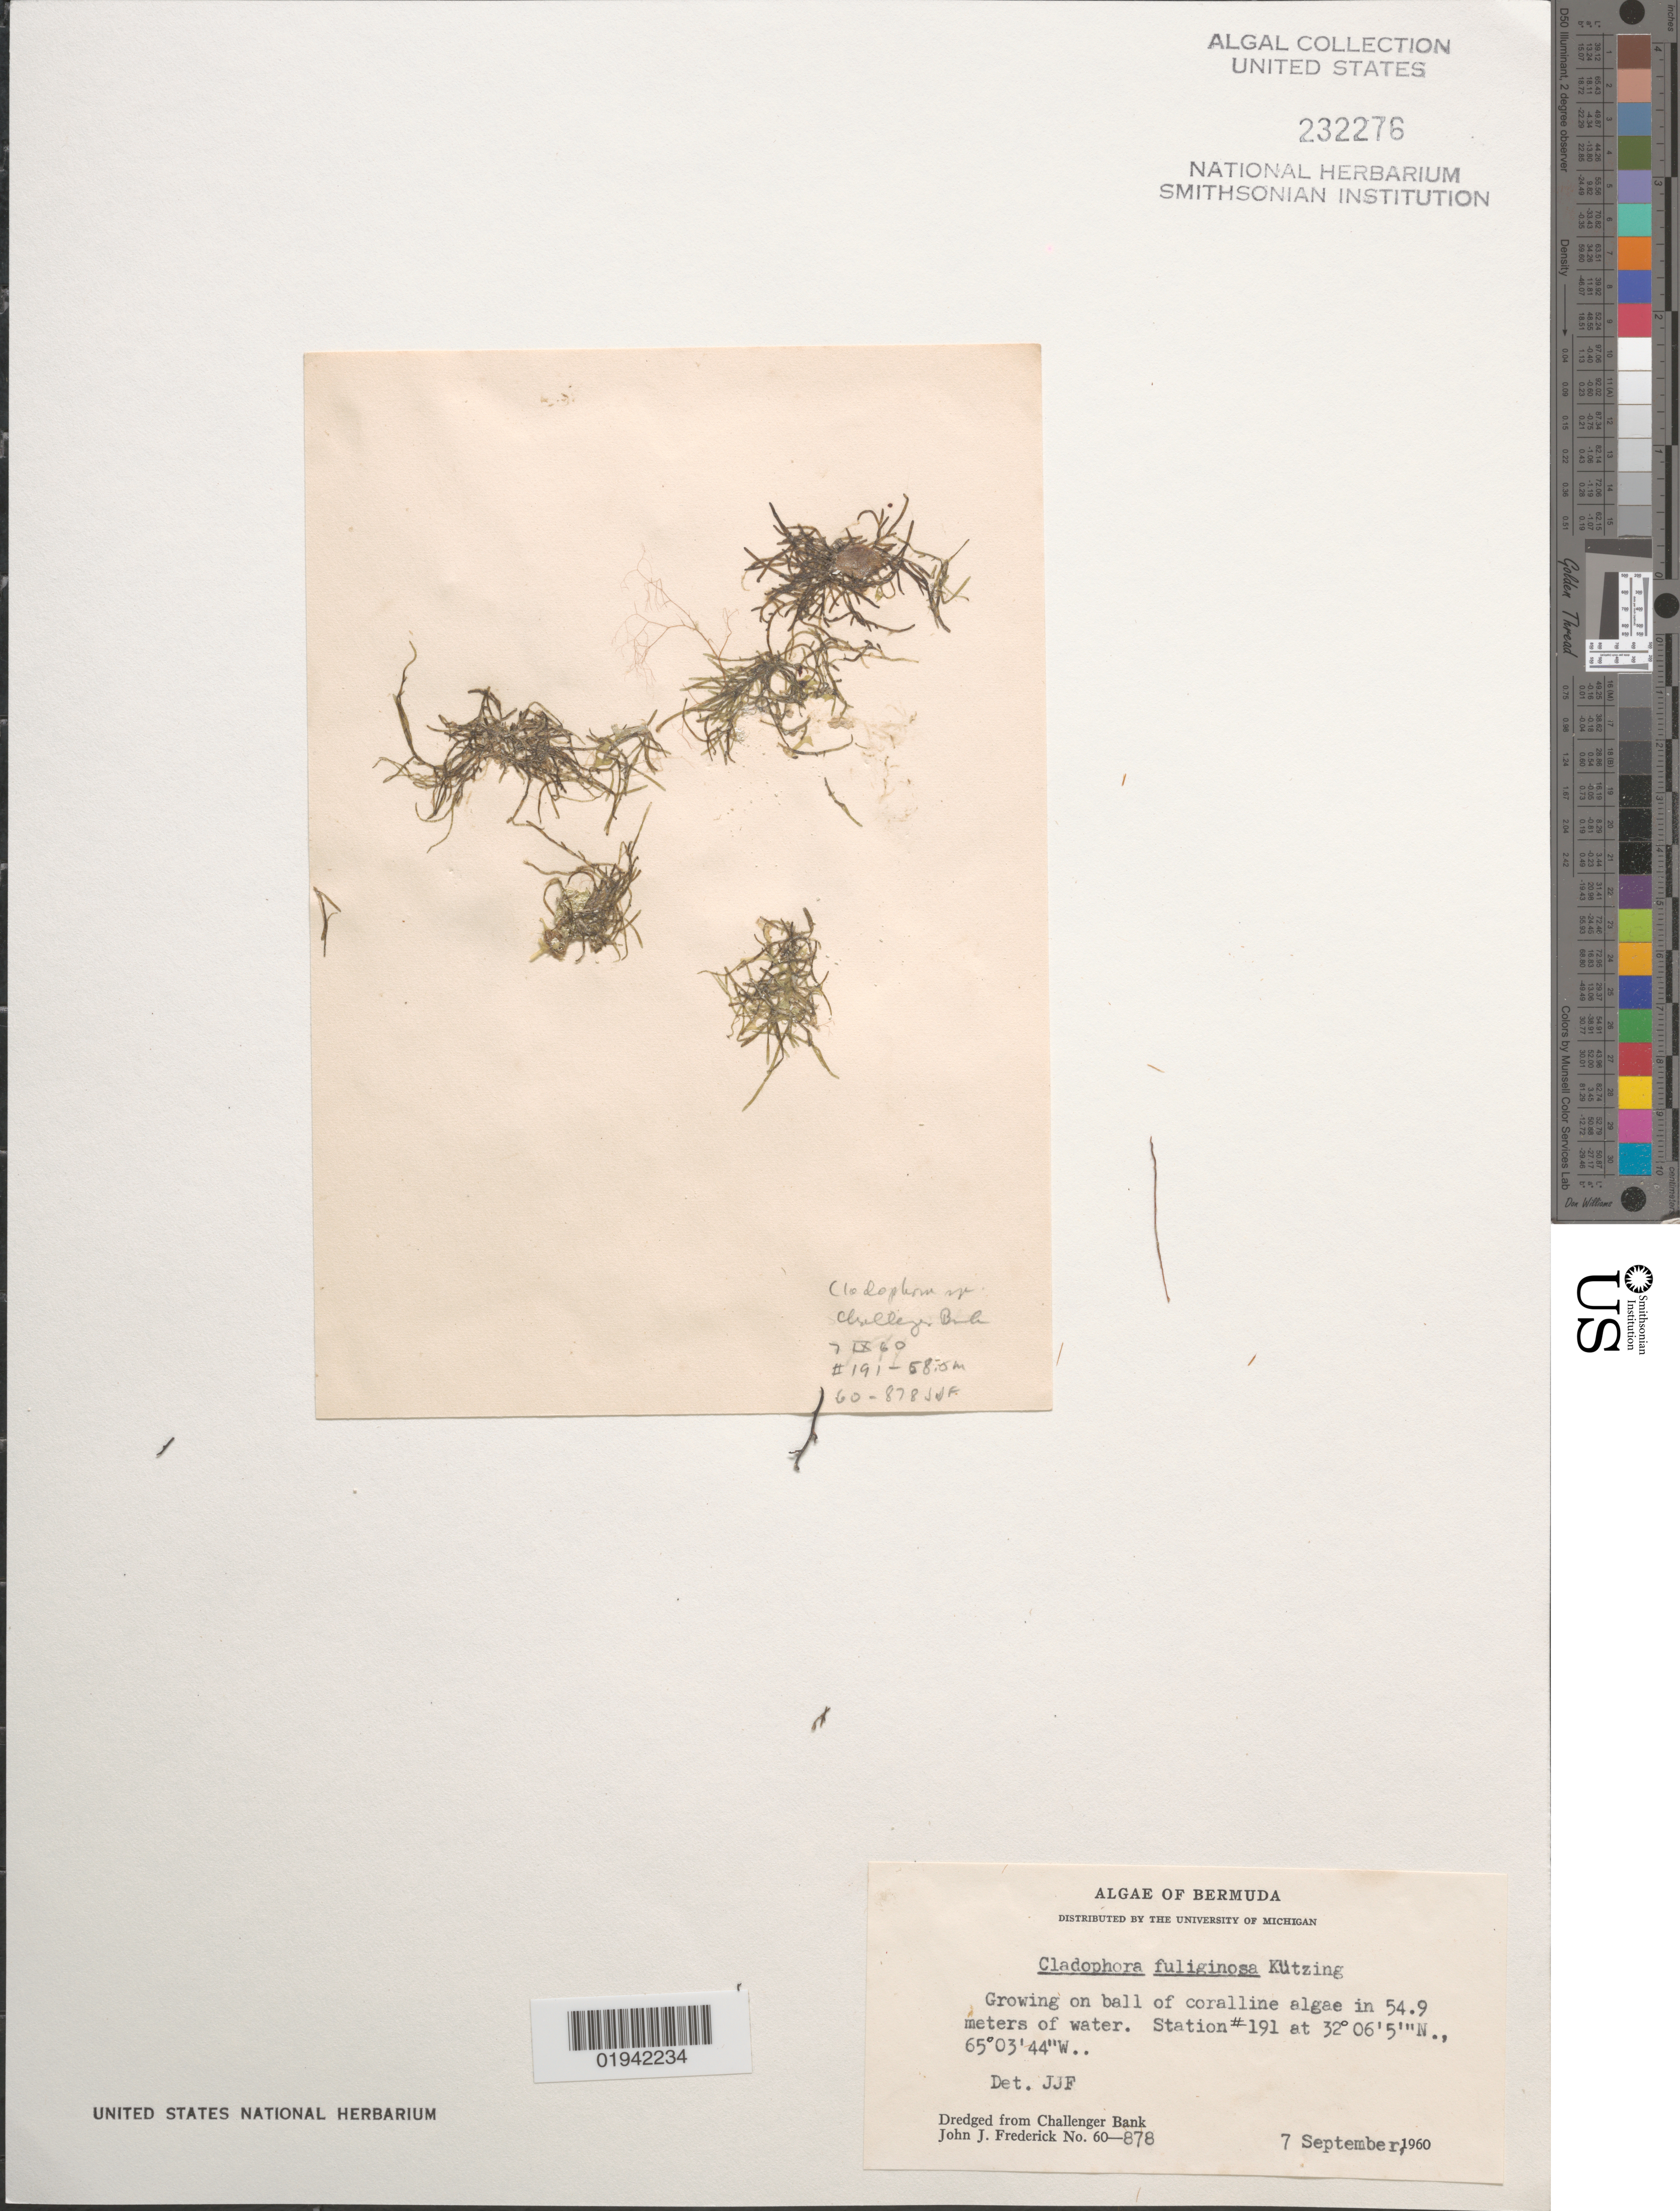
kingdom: Plantae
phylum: Chlorophyta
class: Ulvophyceae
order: Cladophorales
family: Cladophoraceae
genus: Cladophora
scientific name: Cladophora fuliginosa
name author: Kütz.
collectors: J. Frederick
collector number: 60-878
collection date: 1960-09-07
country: Bermuda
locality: Station #191. Dredged from Challenger Bank.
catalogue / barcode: US 232276